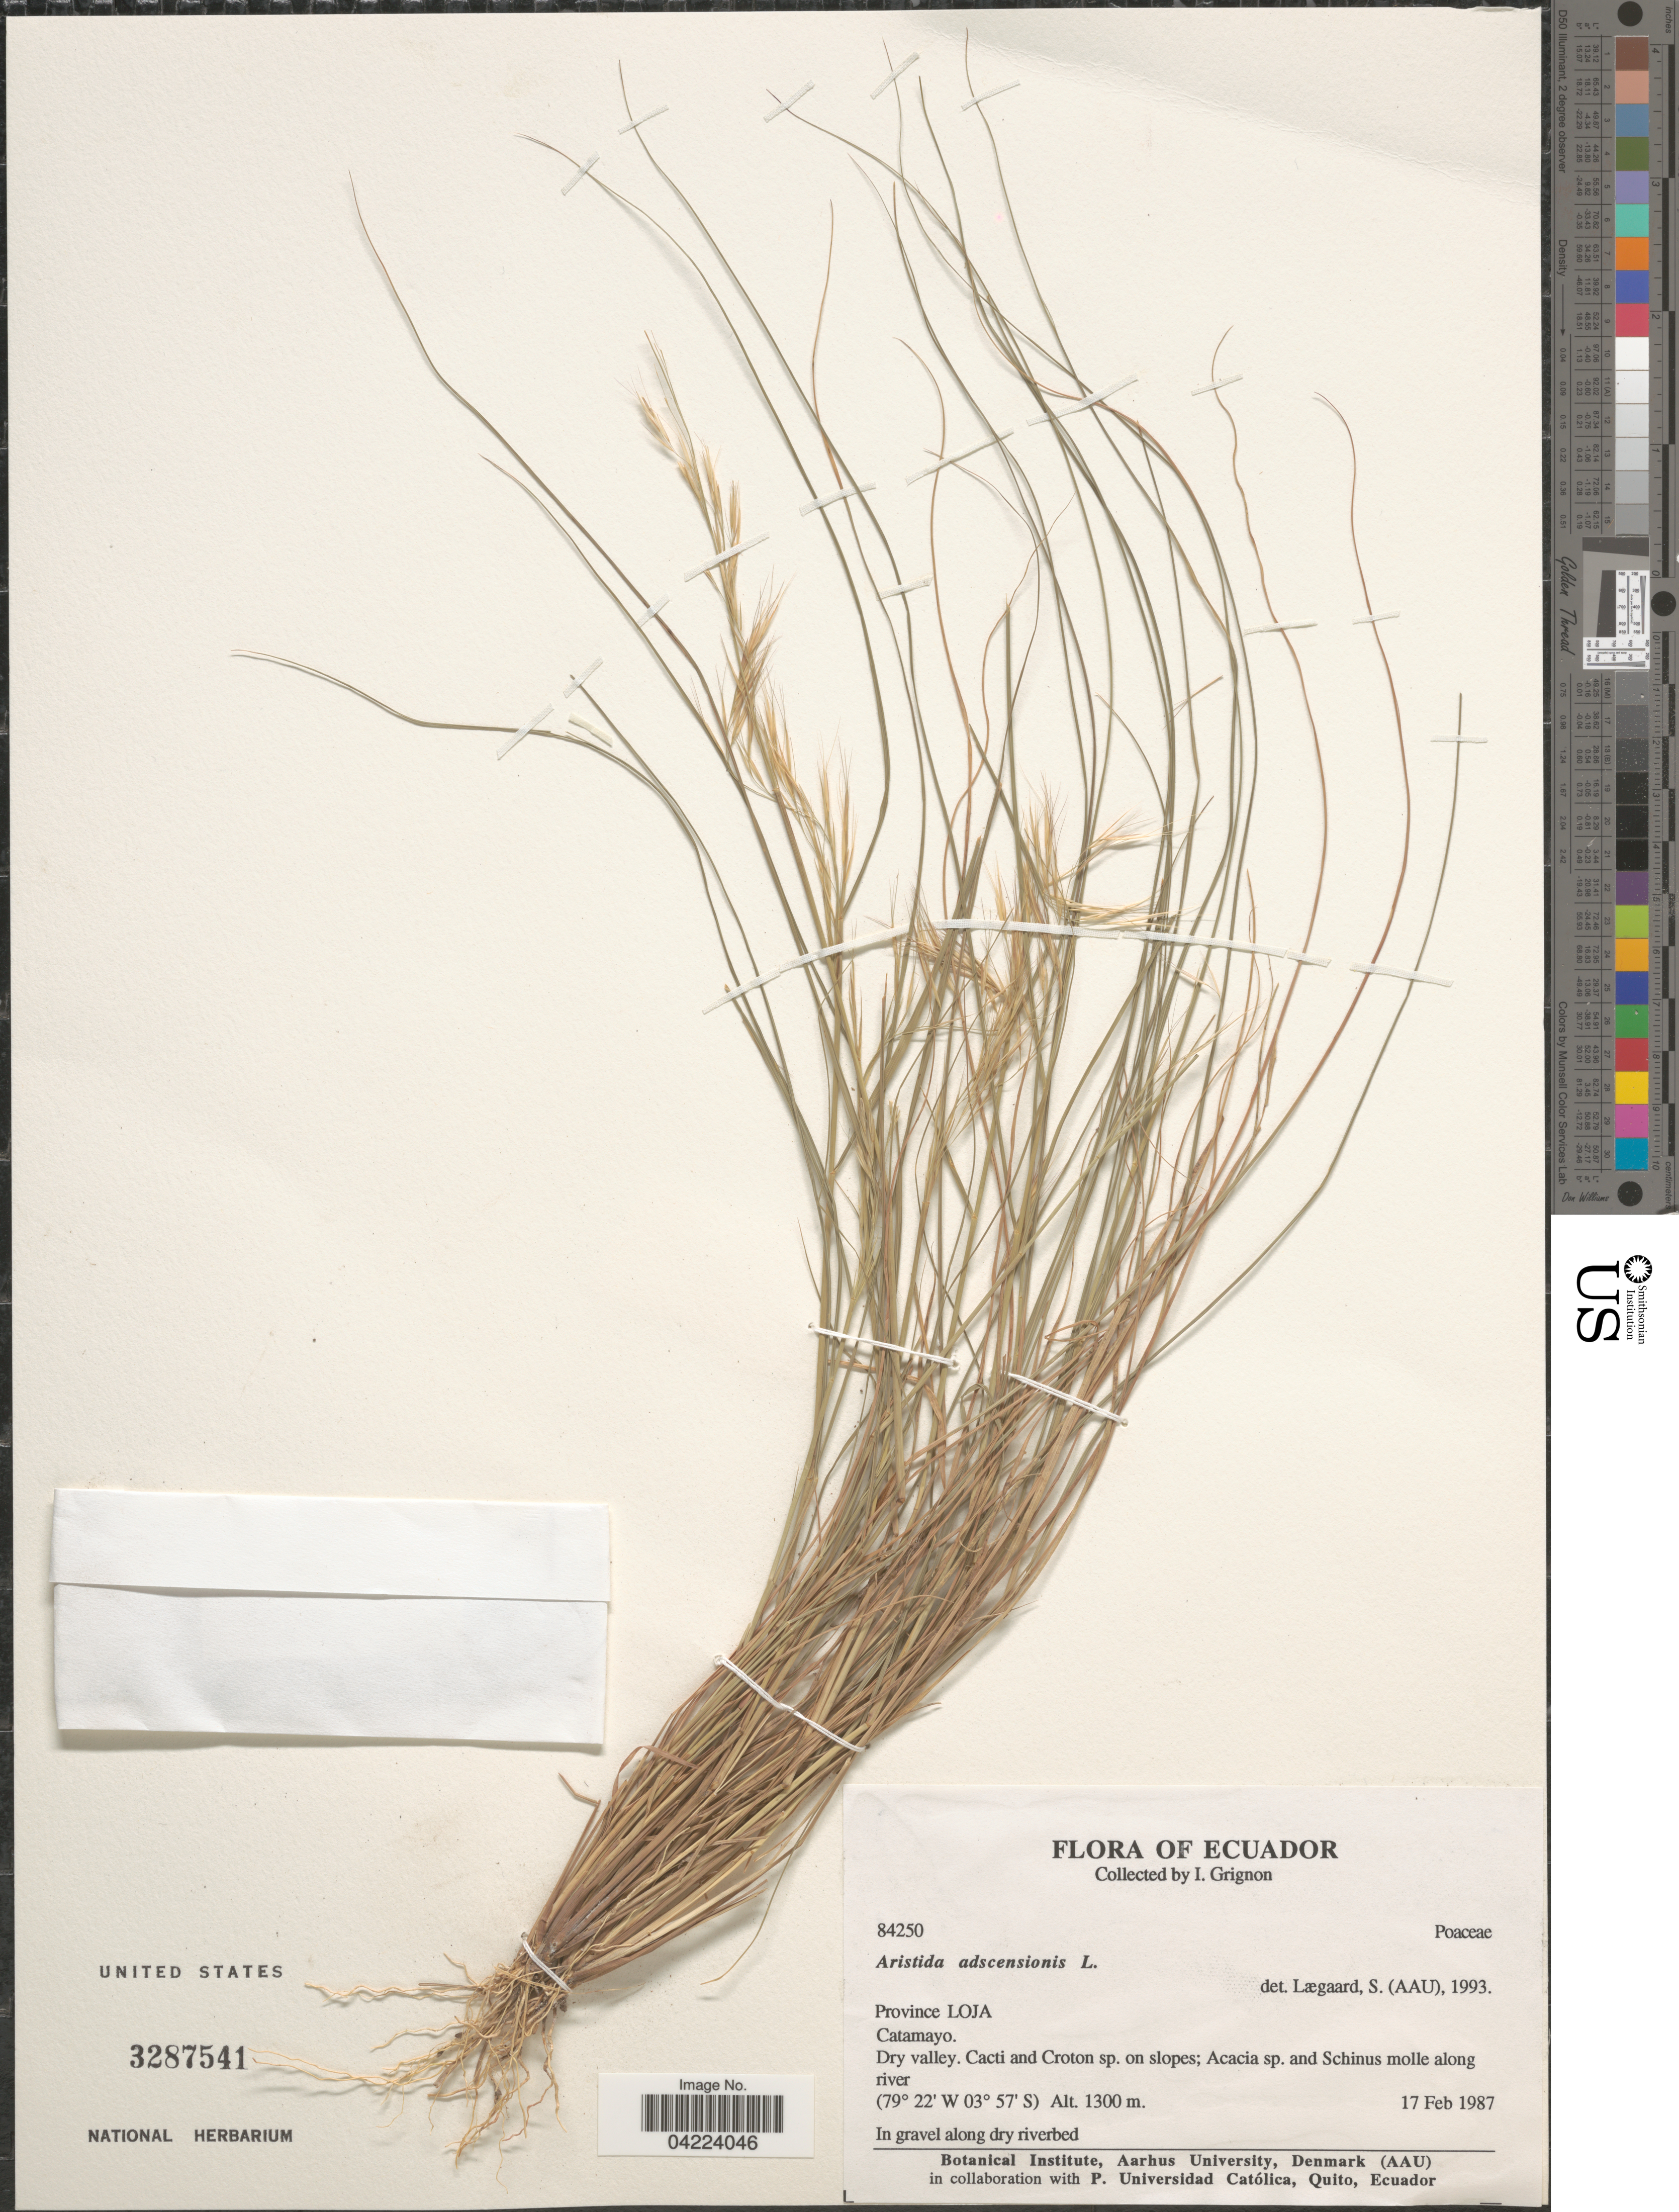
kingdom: Plantae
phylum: Tracheophyta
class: Liliopsida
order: Poales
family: Poaceae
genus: Aristida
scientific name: Aristida adscensionis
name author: L.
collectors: I. Grignon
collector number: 84250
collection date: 1987-02-17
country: Ecuador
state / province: Loja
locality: Catamayo.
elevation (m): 1300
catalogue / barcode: US 3287541